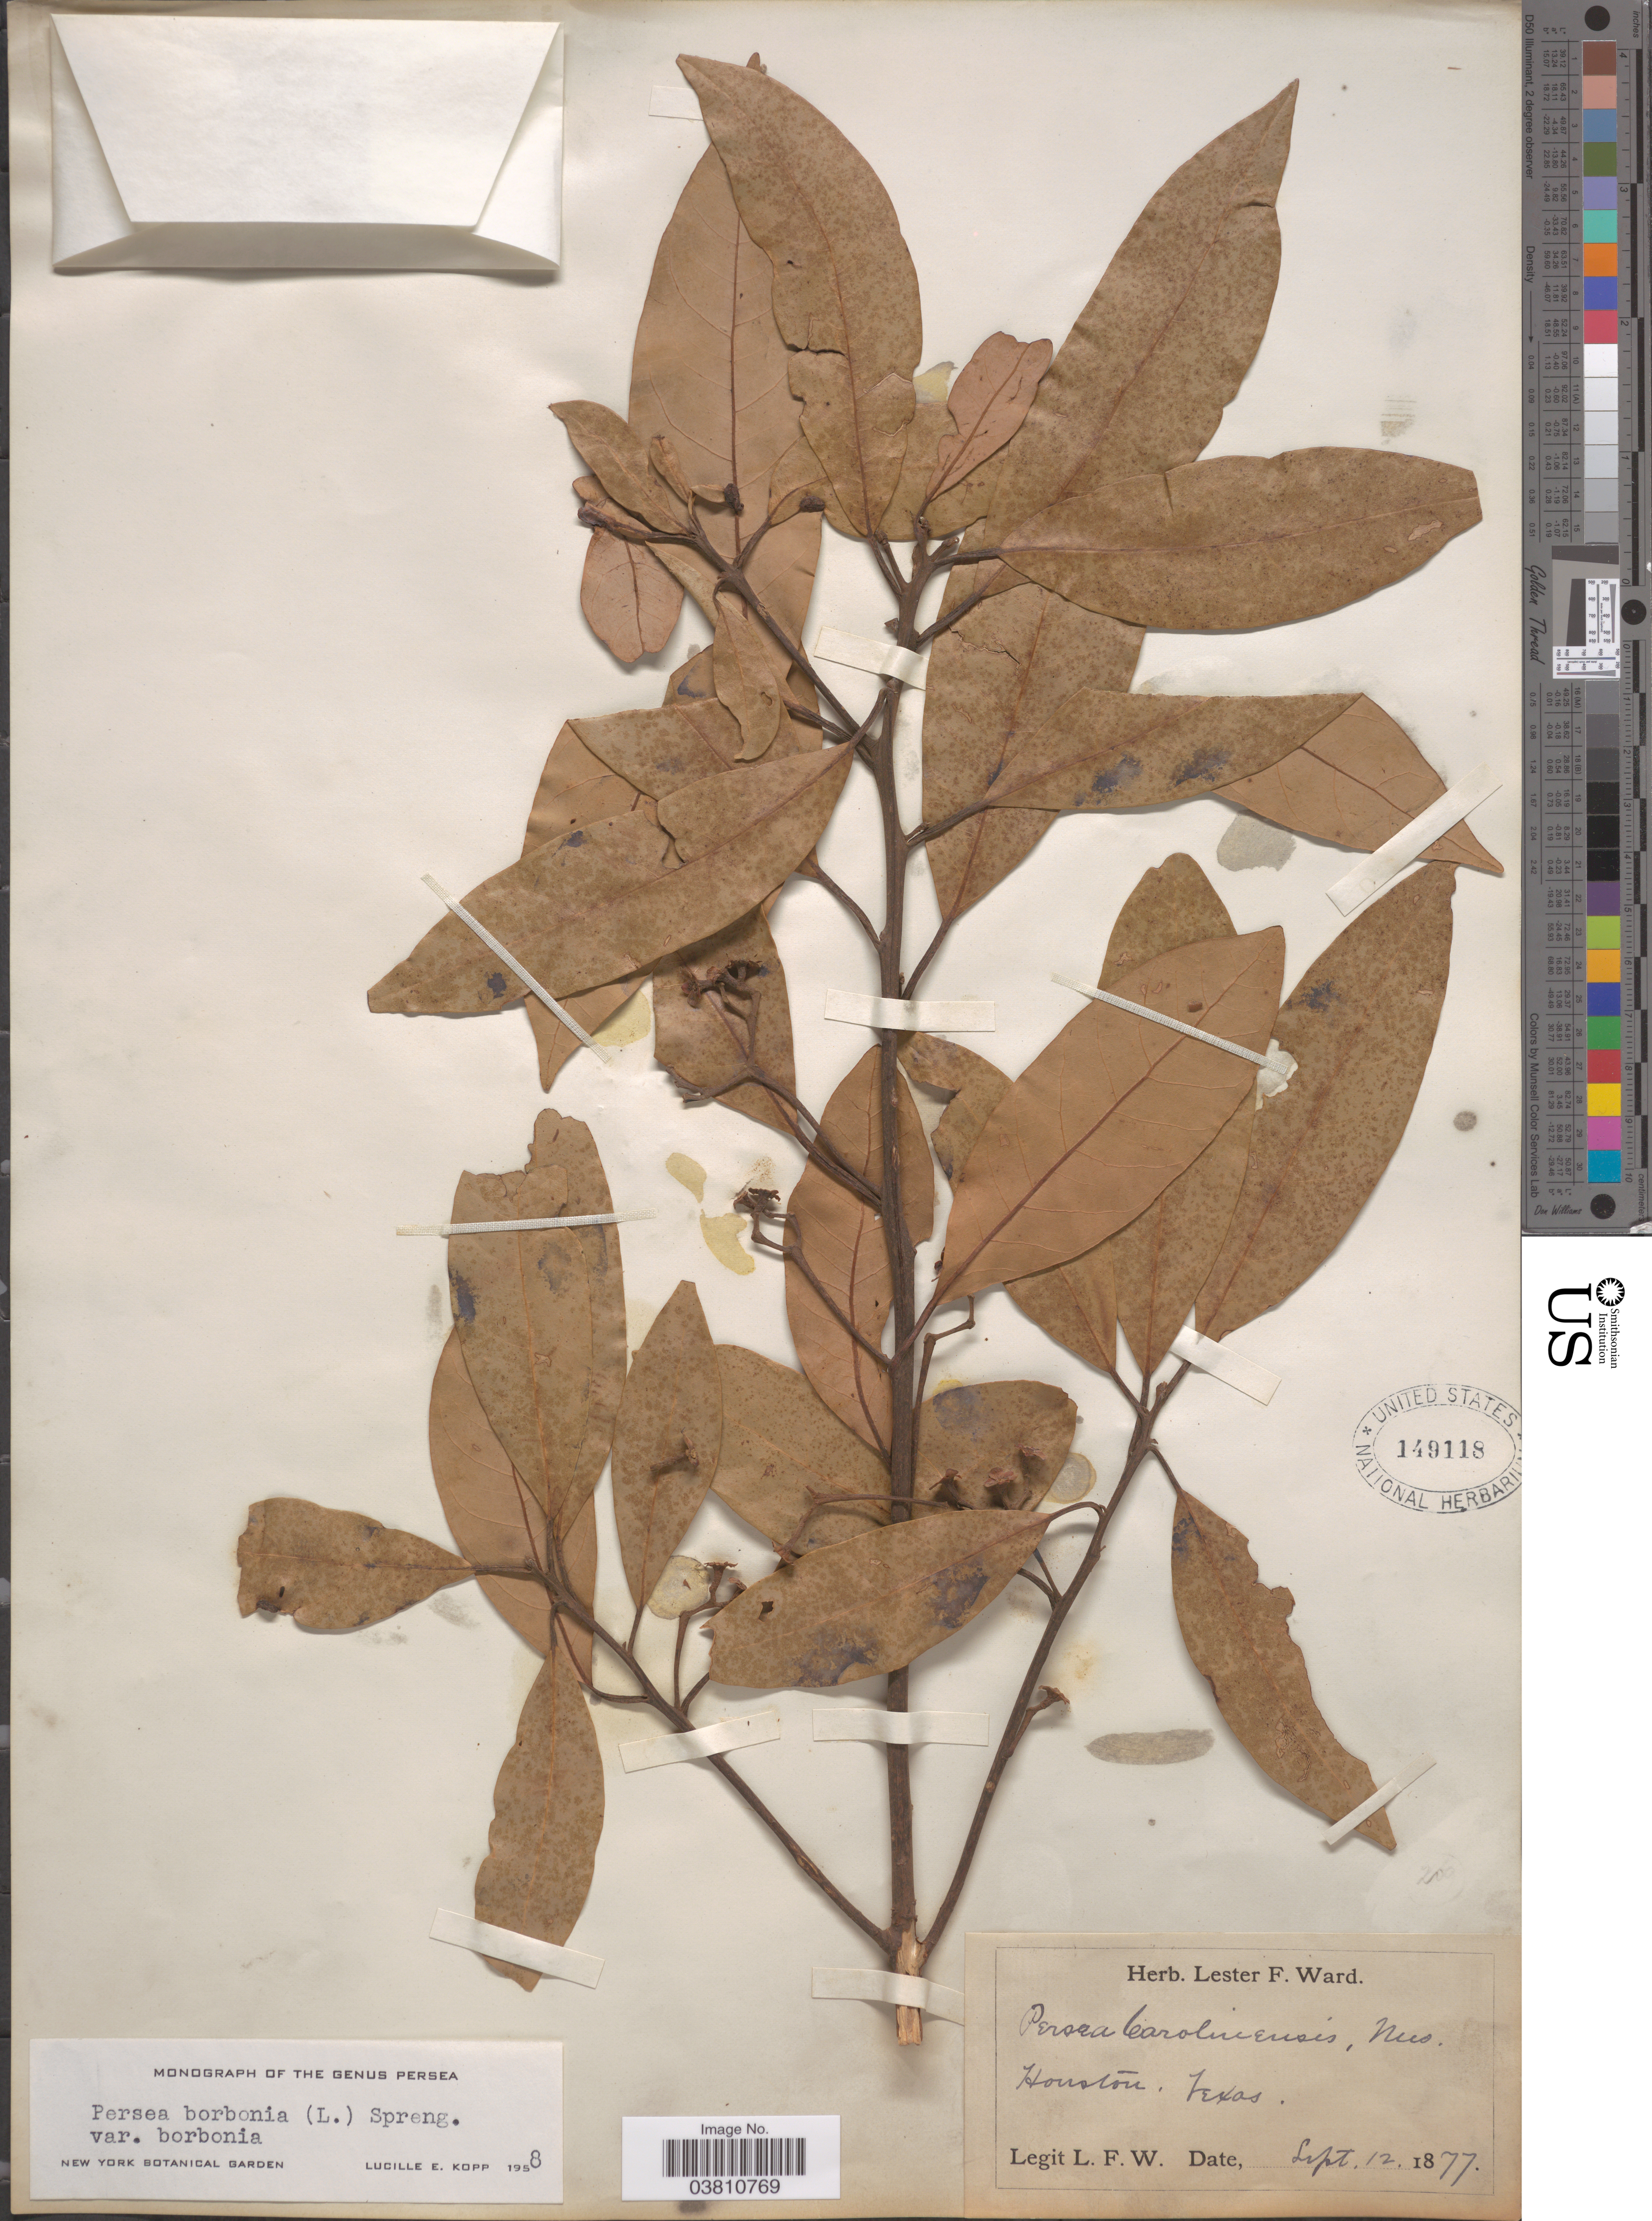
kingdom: Plantae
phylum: Tracheophyta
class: Magnoliopsida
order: Laurales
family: Lauraceae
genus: Persea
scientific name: Persea borbonia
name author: (L.) Spreng.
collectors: L. F. Ward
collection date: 1877-09-12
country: United States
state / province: Texas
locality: Houston.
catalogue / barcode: US 149118